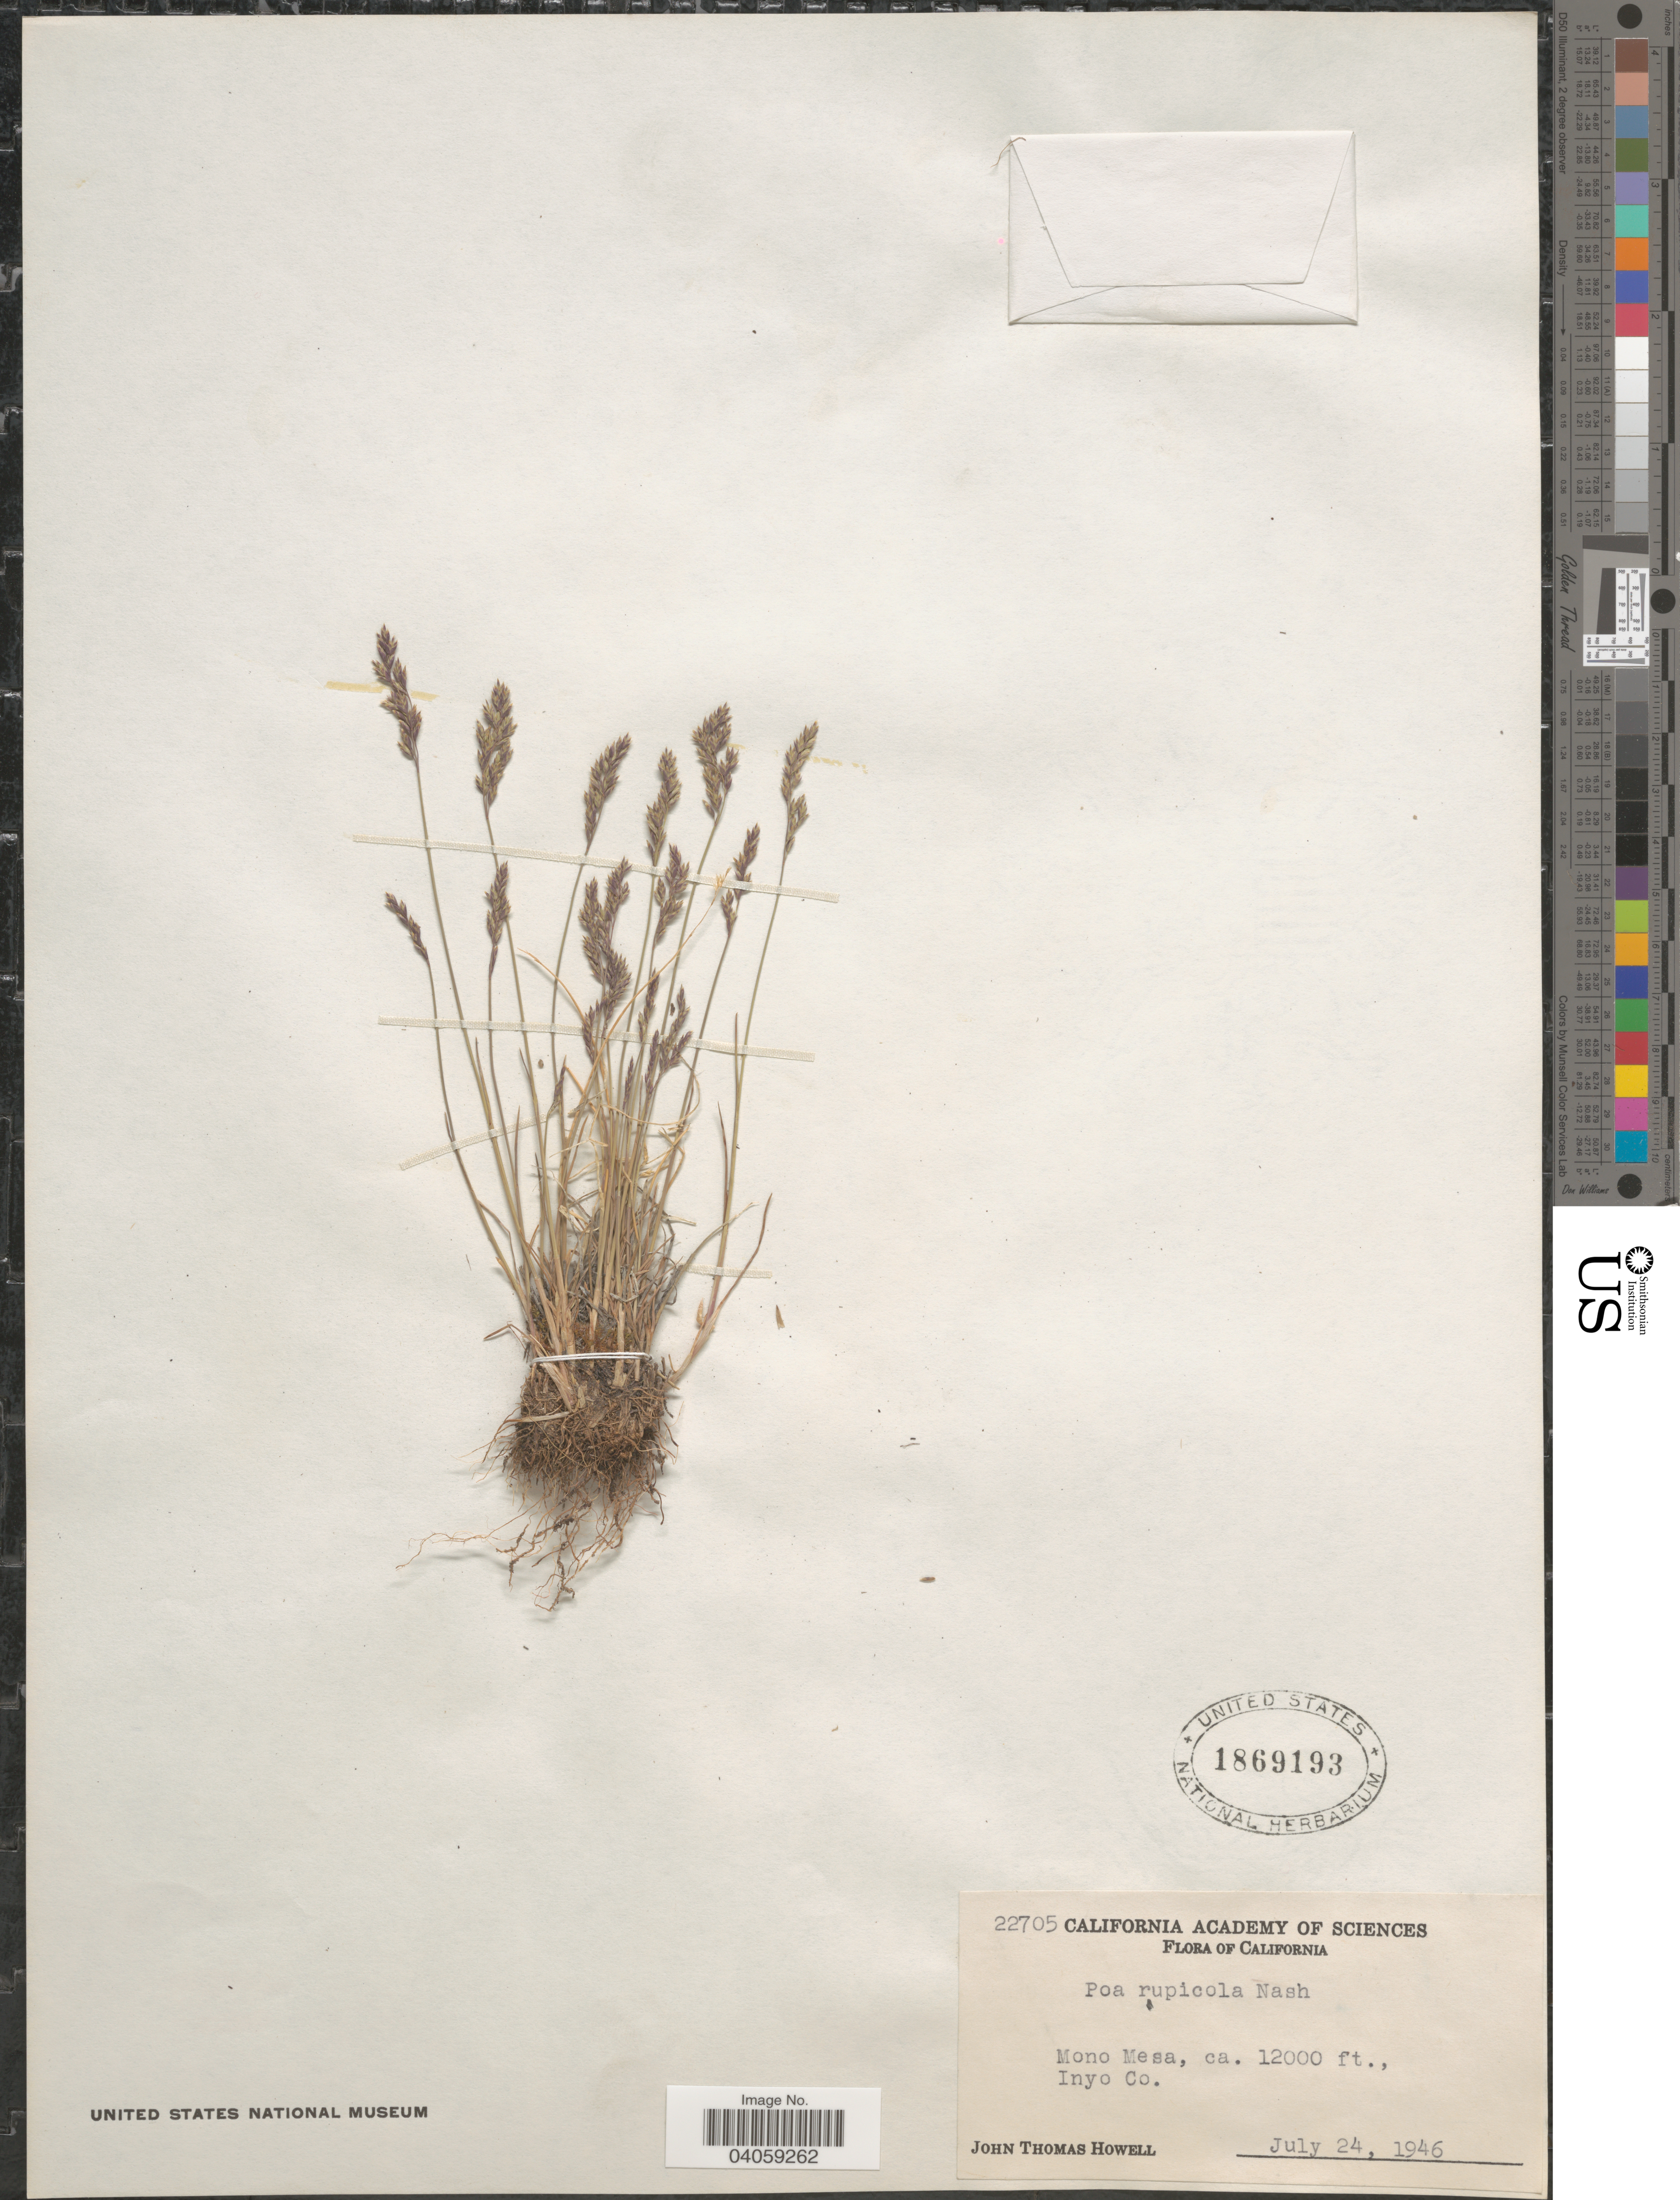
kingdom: Plantae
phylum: Tracheophyta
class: Liliopsida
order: Poales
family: Poaceae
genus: Poa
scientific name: Poa glauca subsp. rupicola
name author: (Nash) W.A. Weber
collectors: J. T. Howell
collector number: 22705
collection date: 1946-07-24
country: United States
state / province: California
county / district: Inyo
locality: Mono Mesa, Inyo Co.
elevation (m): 3658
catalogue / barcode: US 1869193